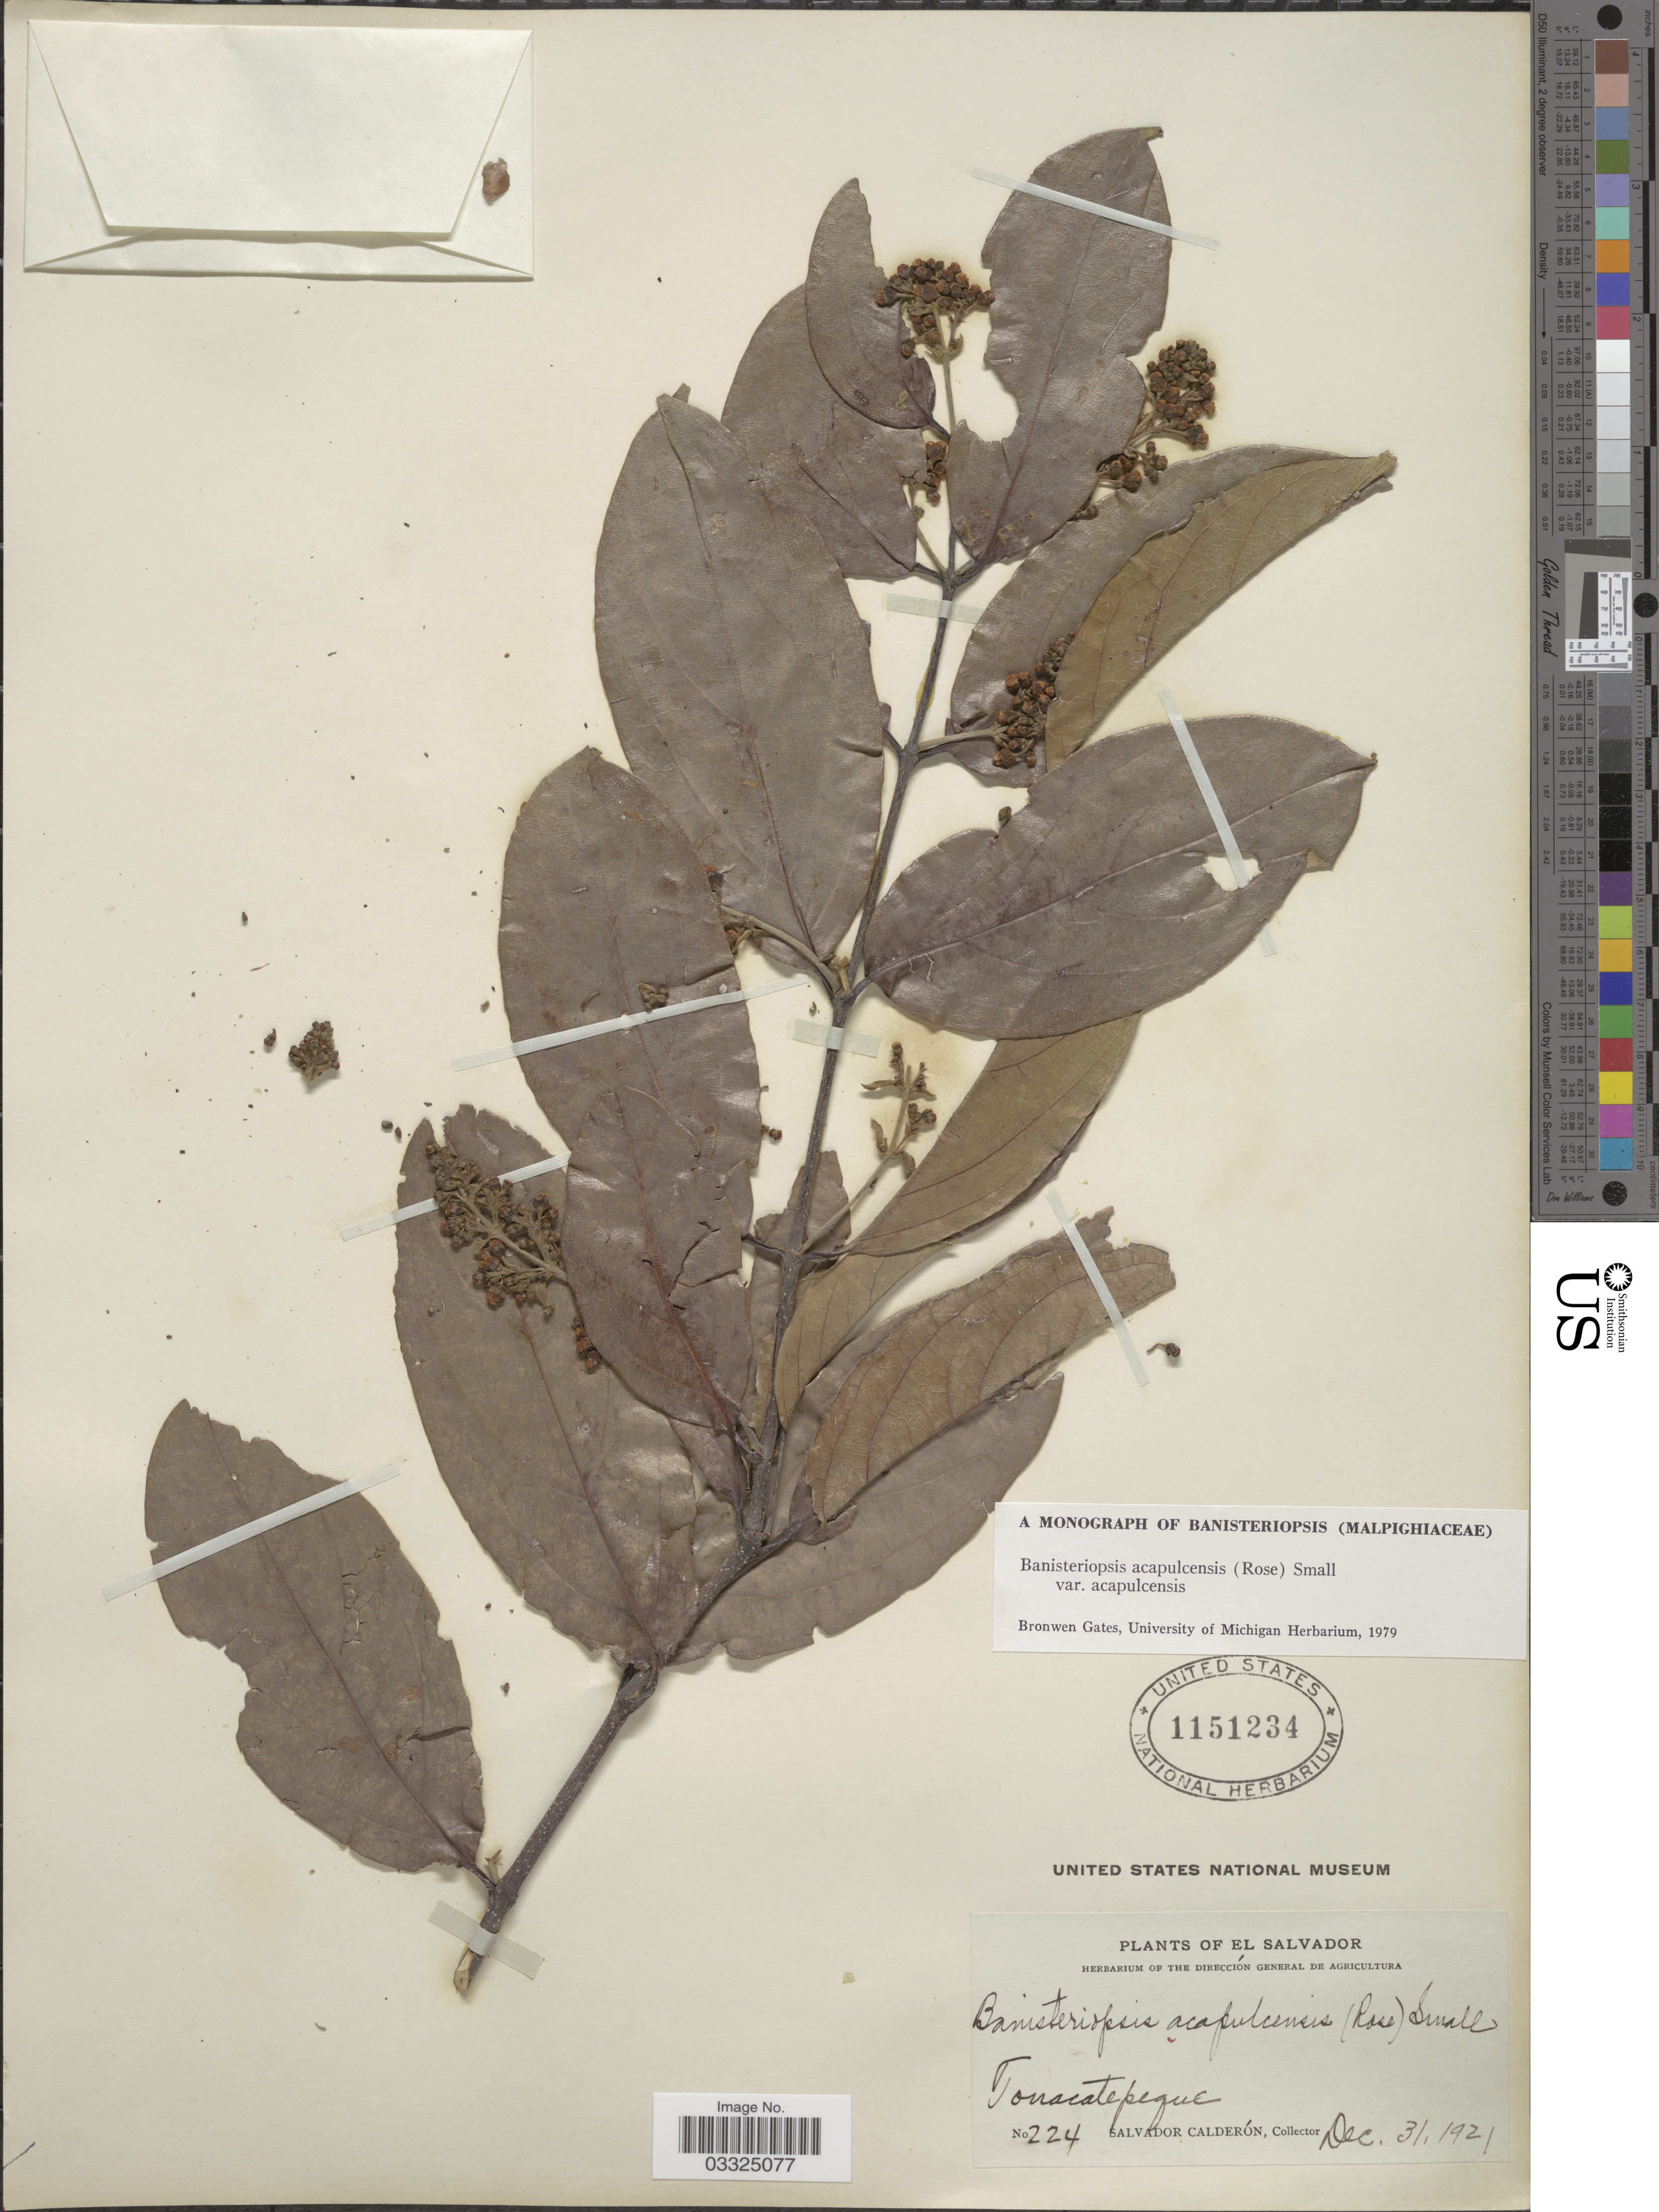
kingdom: Plantae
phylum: Tracheophyta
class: Magnoliopsida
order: Malpighiales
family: Malpighiaceae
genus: Bronwenia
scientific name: Bronwenia acapulcensis var. acapulcensis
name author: (Rose) W.R. Anderson & C. Davis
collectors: S. Calderón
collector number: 224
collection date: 1921-12-31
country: El Salvador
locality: Tonacatepeque.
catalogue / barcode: US 1151234